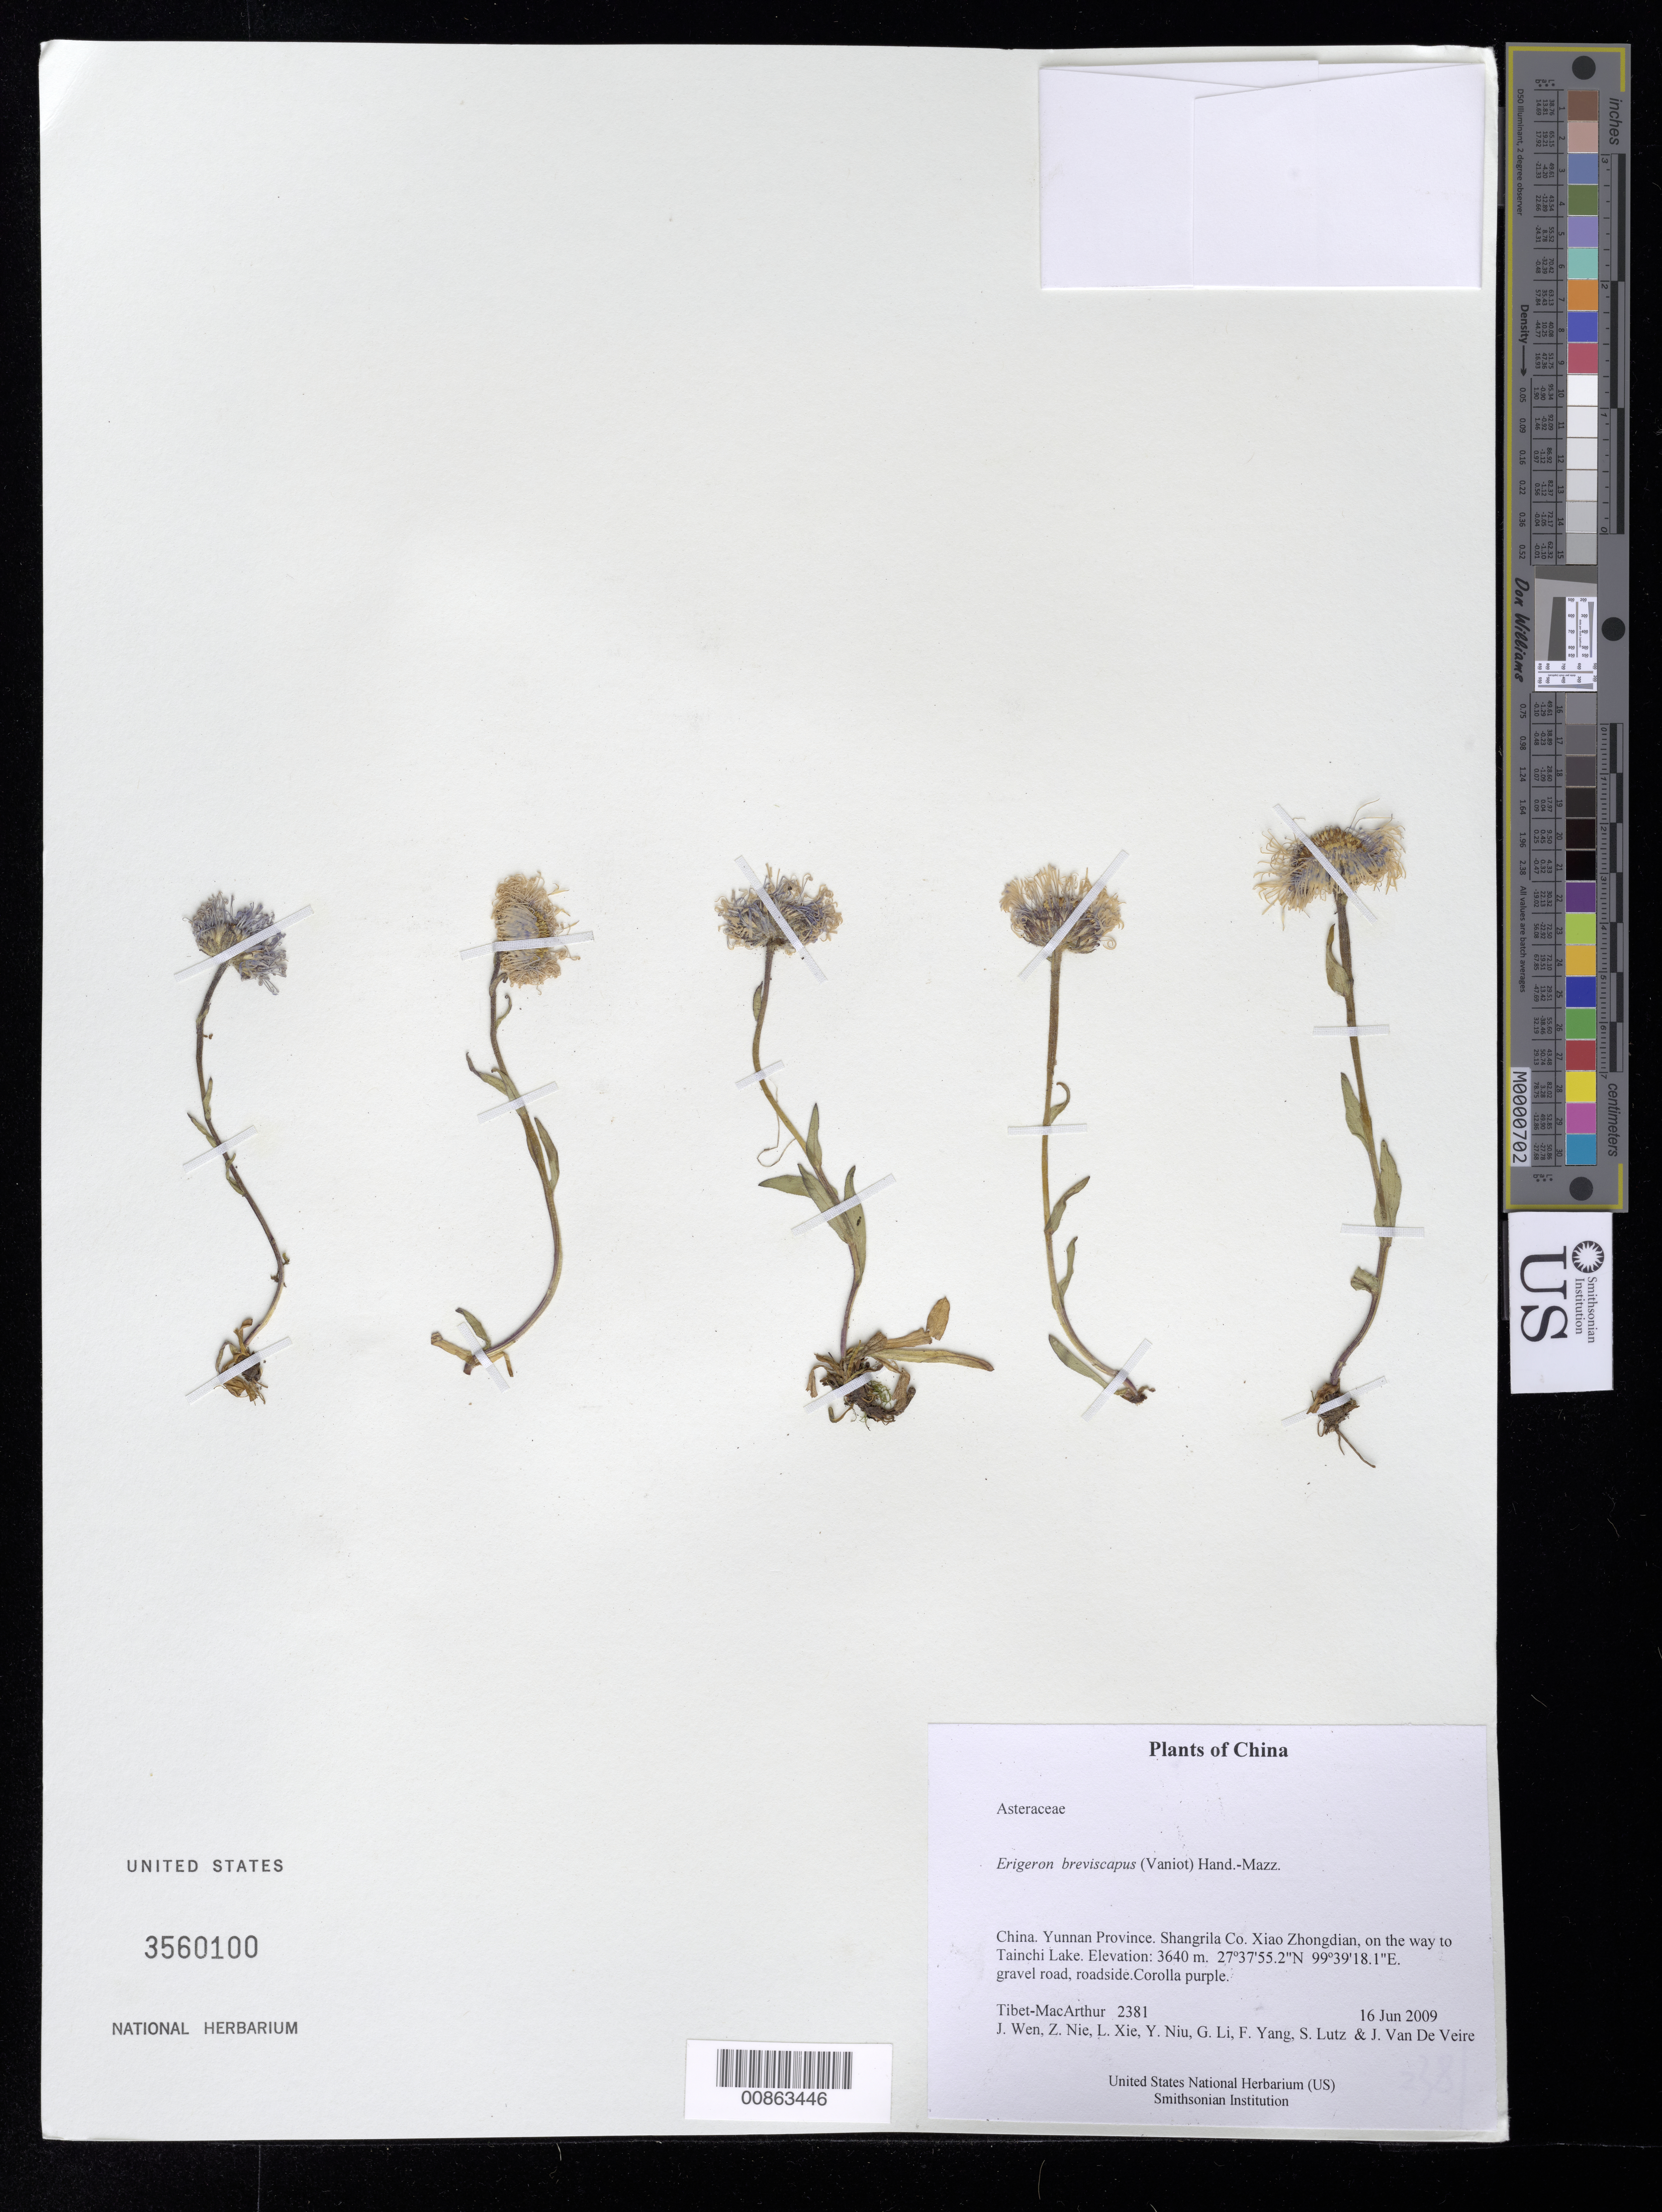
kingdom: Plantae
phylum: Tracheophyta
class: Magnoliopsida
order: Asterales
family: Asteraceae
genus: Erigeron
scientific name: Erigeron breviscapus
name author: (Vaniot) Hand.-Mazz.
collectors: Tibet-MacArthur, J. Wen, Z. Nie, L. Xie, Y. Niu, G. Li, F. Yang, S. Lutz & J. Van De Veire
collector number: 2381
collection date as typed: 16 Jun 2009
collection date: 2009-06-16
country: China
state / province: Yunnan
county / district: Shangrila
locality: Xiao Zhongdian, on the way to Tainchi Lake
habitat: gravel road, roadside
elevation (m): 3640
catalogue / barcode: US 3560100